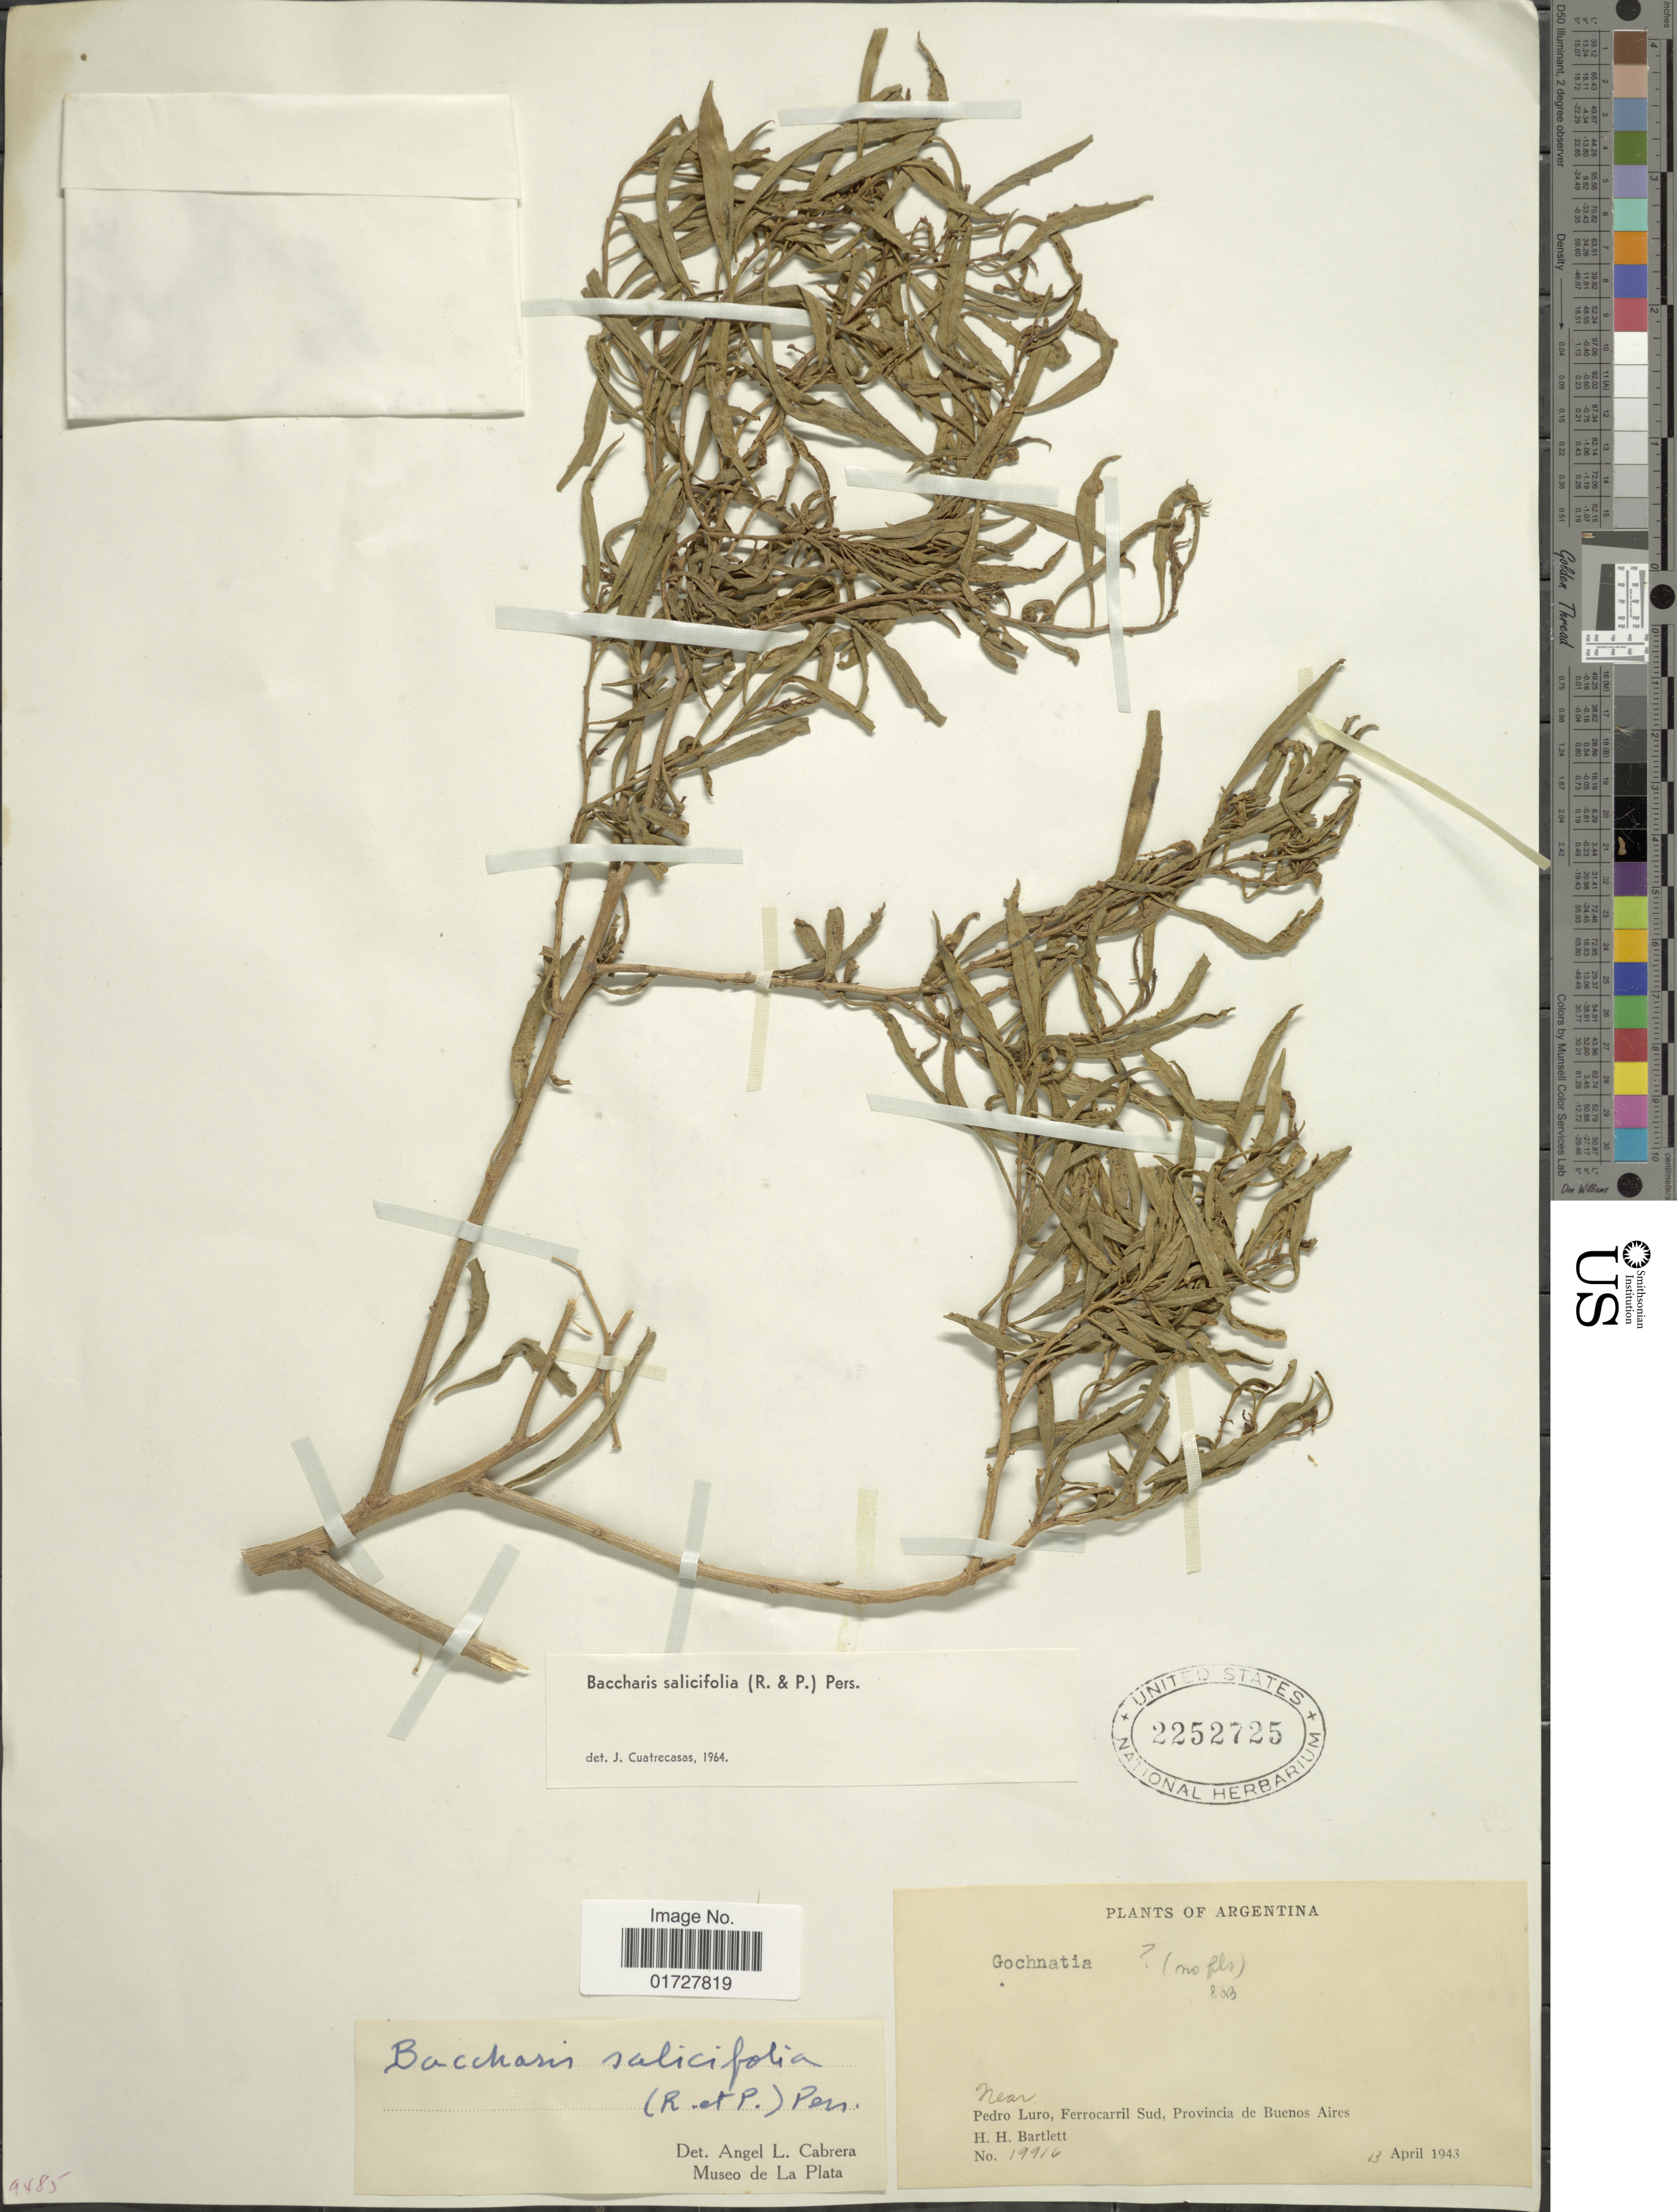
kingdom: Plantae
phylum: Tracheophyta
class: Magnoliopsida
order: Asterales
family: Asteraceae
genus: Baccharis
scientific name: Baccharis salicifolia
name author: (Ruiz & Pav.) Pers.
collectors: H. H. Bartlett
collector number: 19916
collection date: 1943-04-13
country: Argentina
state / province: Buenos Aires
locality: Near Pedro Luro, Ferrocarril Sud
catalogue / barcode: US 2252725